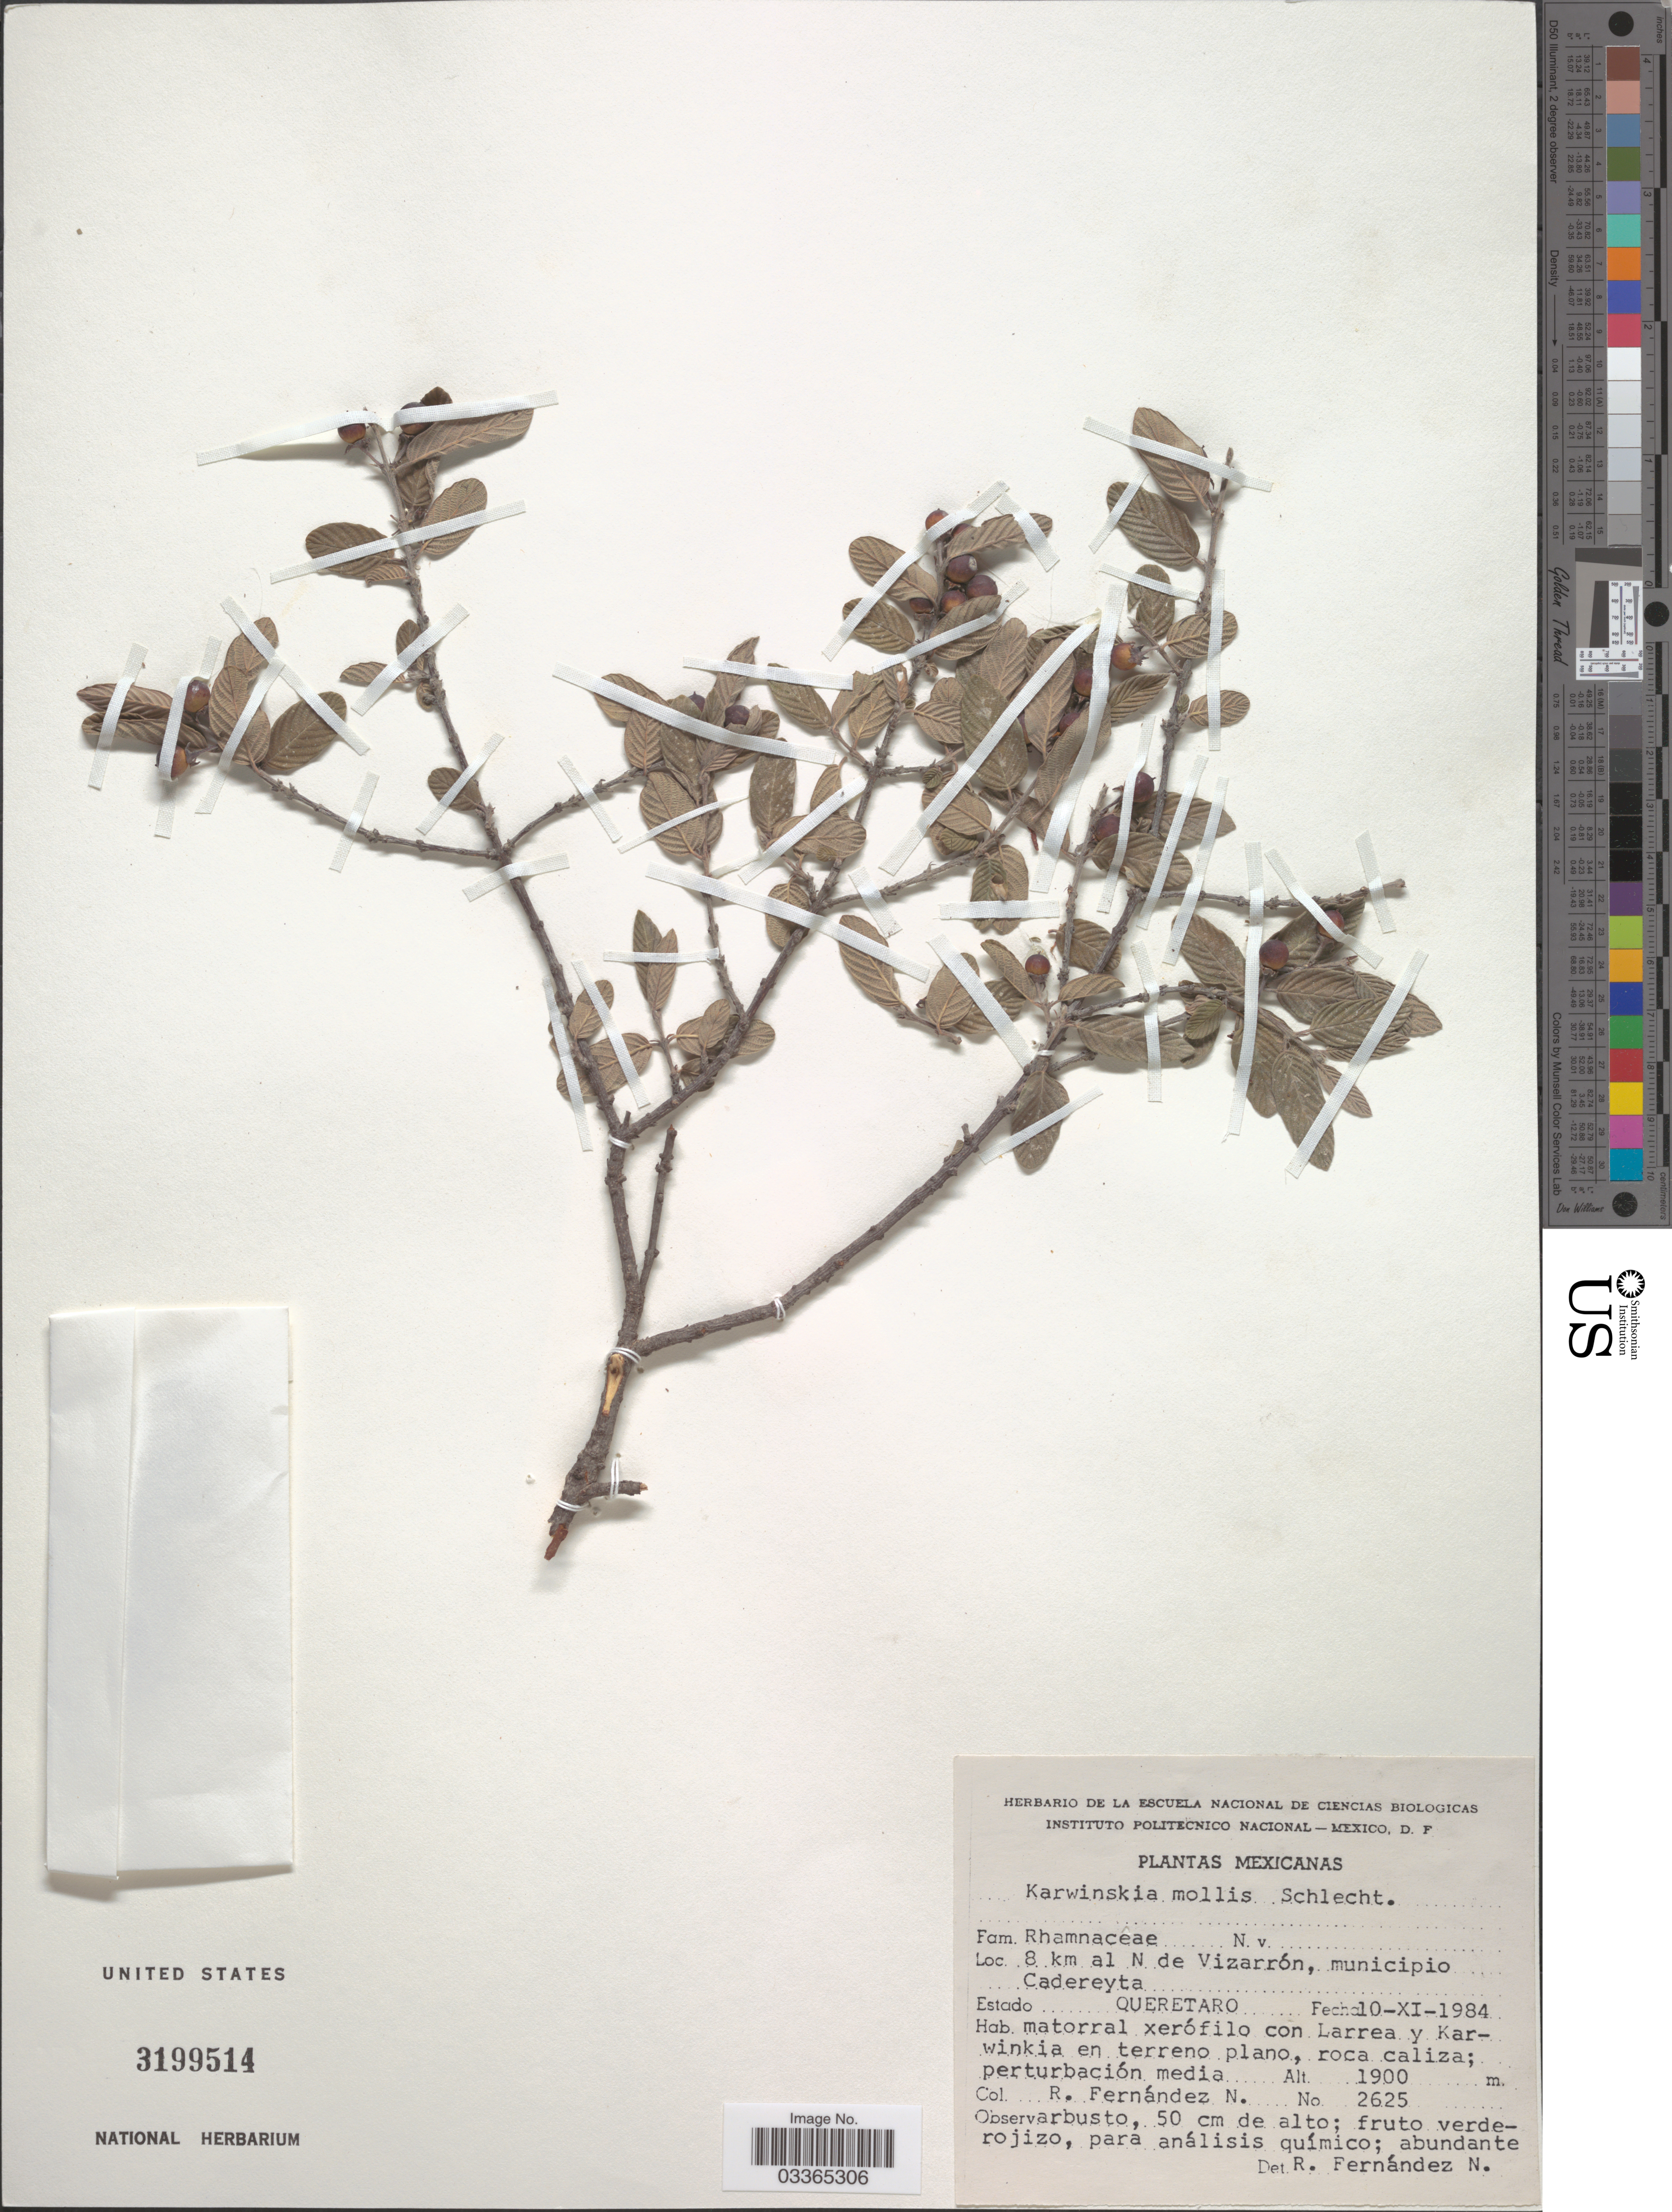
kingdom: Plantae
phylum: Tracheophyta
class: Magnoliopsida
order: Rosales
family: Rhamnaceae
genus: Karwinskia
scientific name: Karwinskia mollis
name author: Schltdl.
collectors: R. Fernández Nava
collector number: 2625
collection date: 1984-11-10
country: Mexico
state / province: Querétaro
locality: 8 km al N de Vizarrón, municipio Cadereyta.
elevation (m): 1900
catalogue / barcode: US 3199514